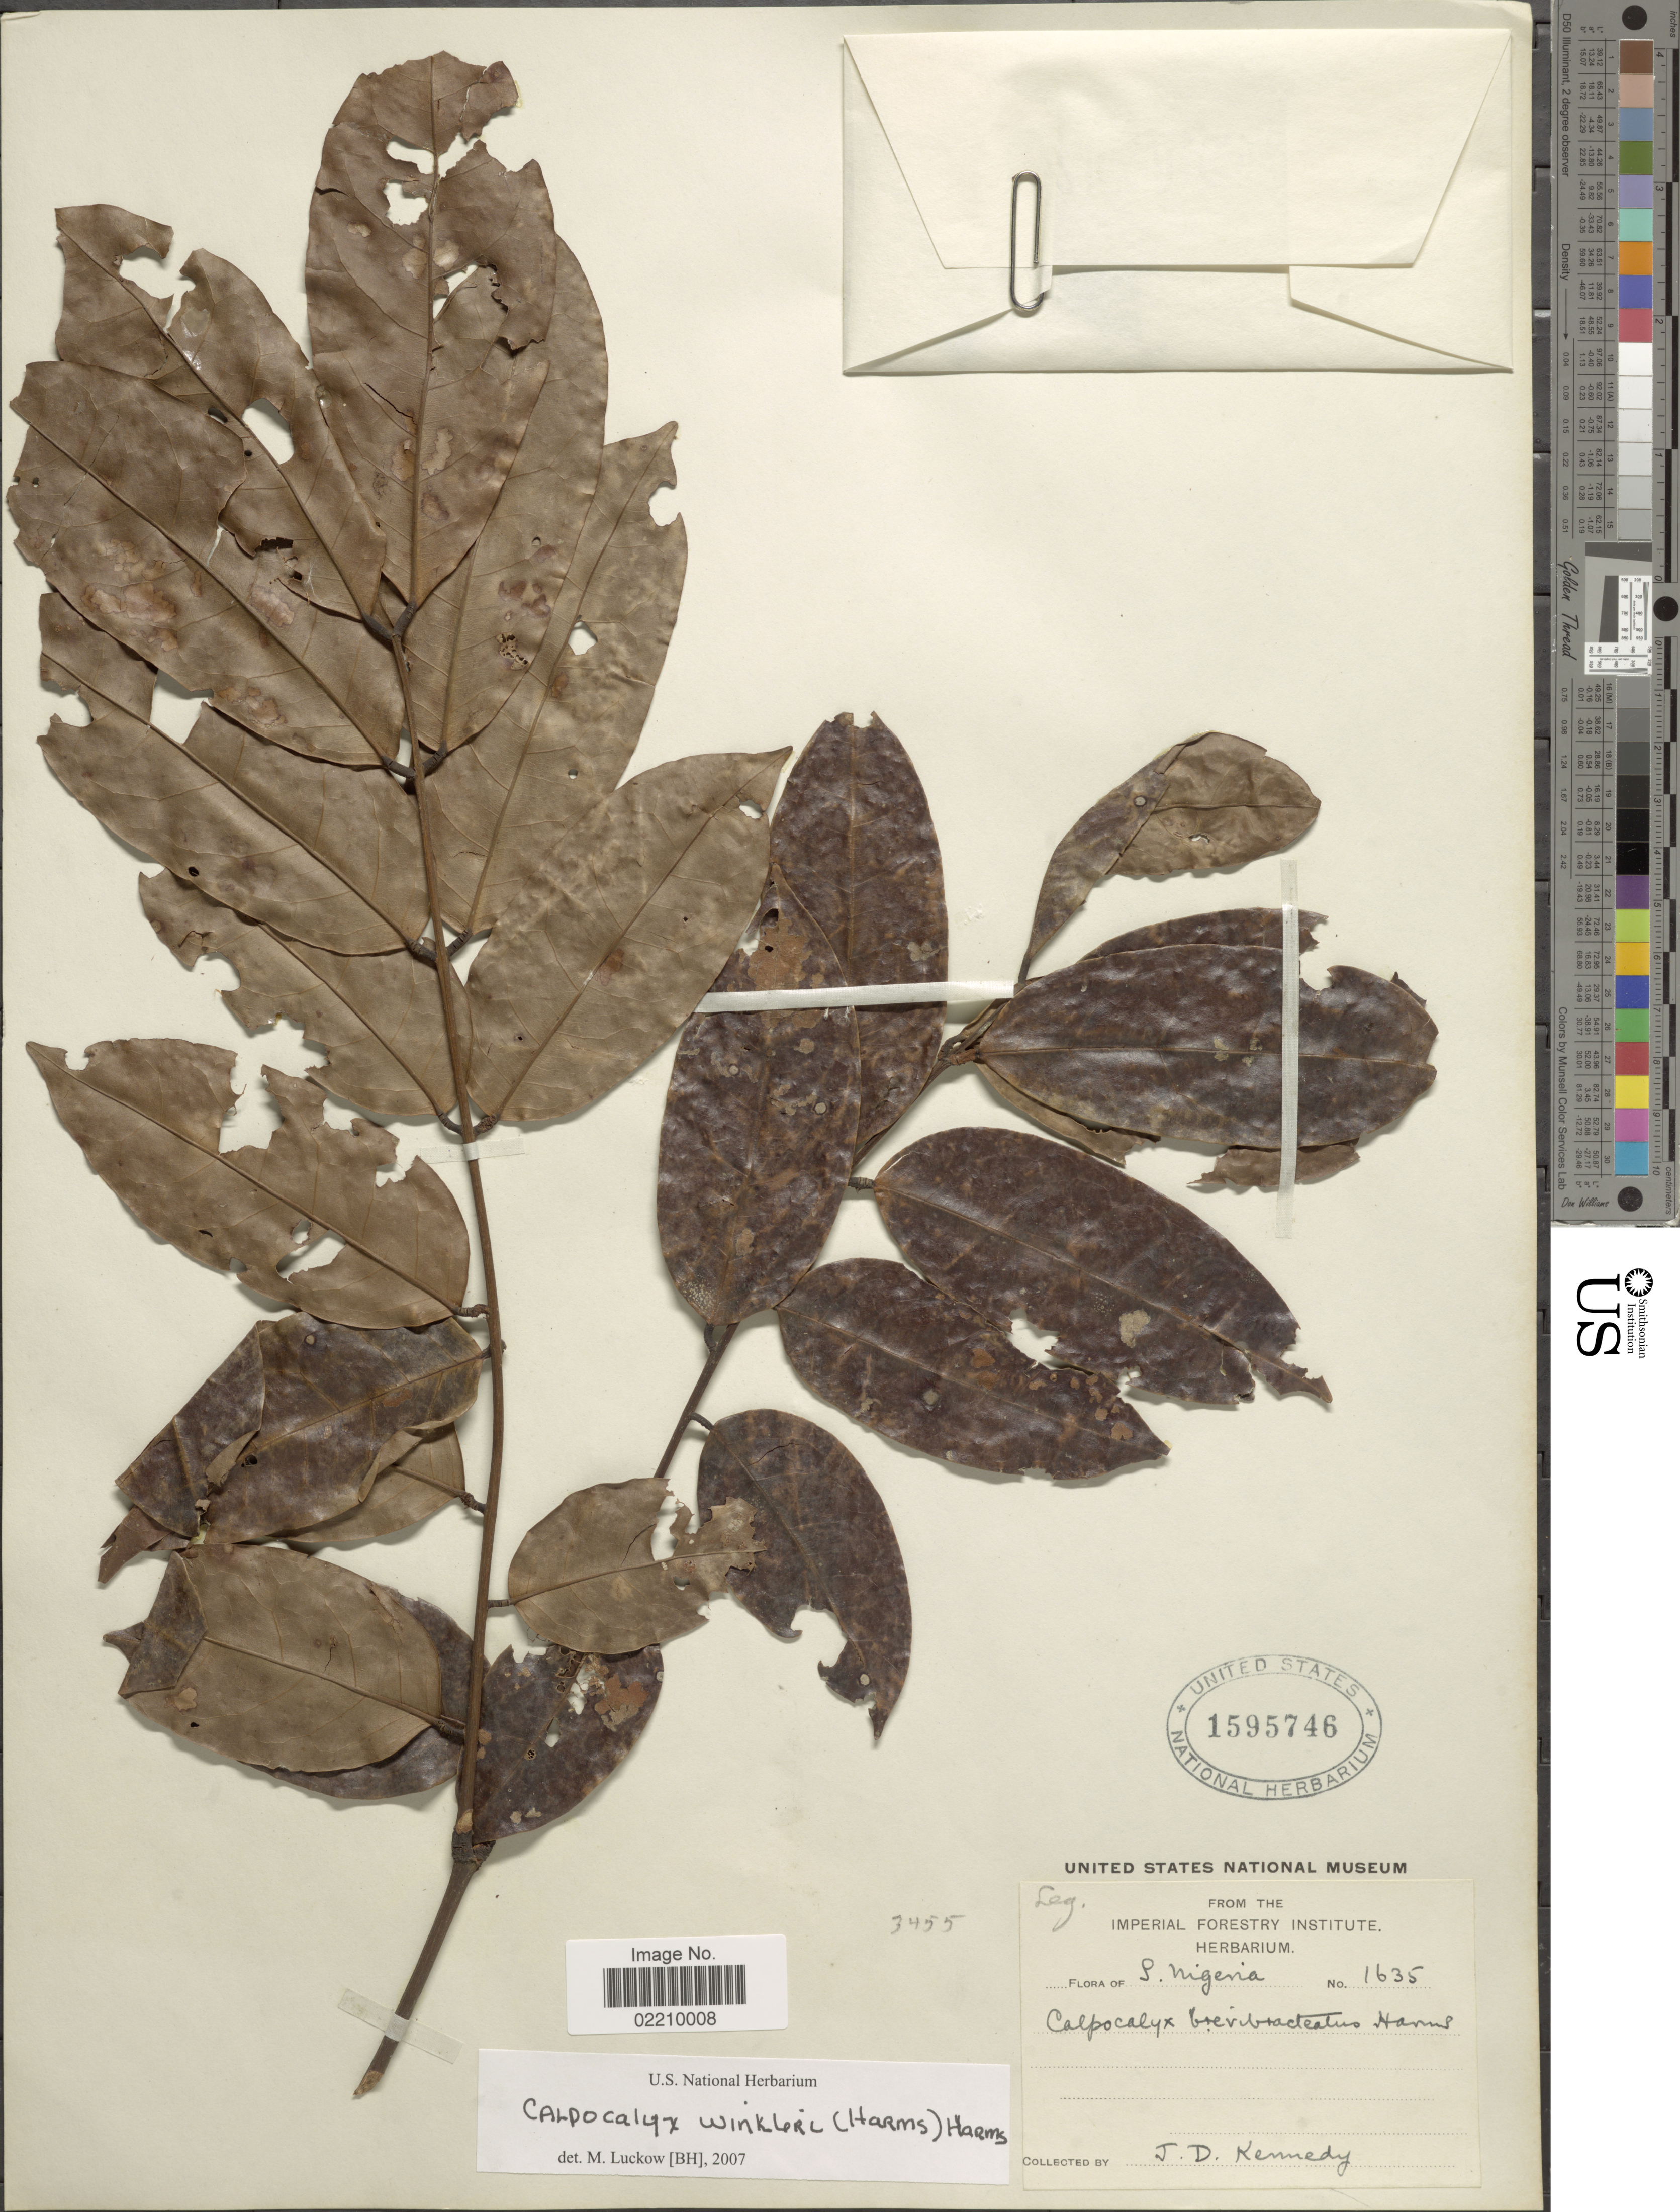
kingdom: Plantae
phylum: Tracheophyta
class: Magnoliopsida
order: Fabales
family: Fabaceae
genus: Calpocalyx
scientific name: Calpocalyx winkleri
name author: Harms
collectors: J. D. Kennedy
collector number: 1635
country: Niger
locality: S. Nigeria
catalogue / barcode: US 1595746